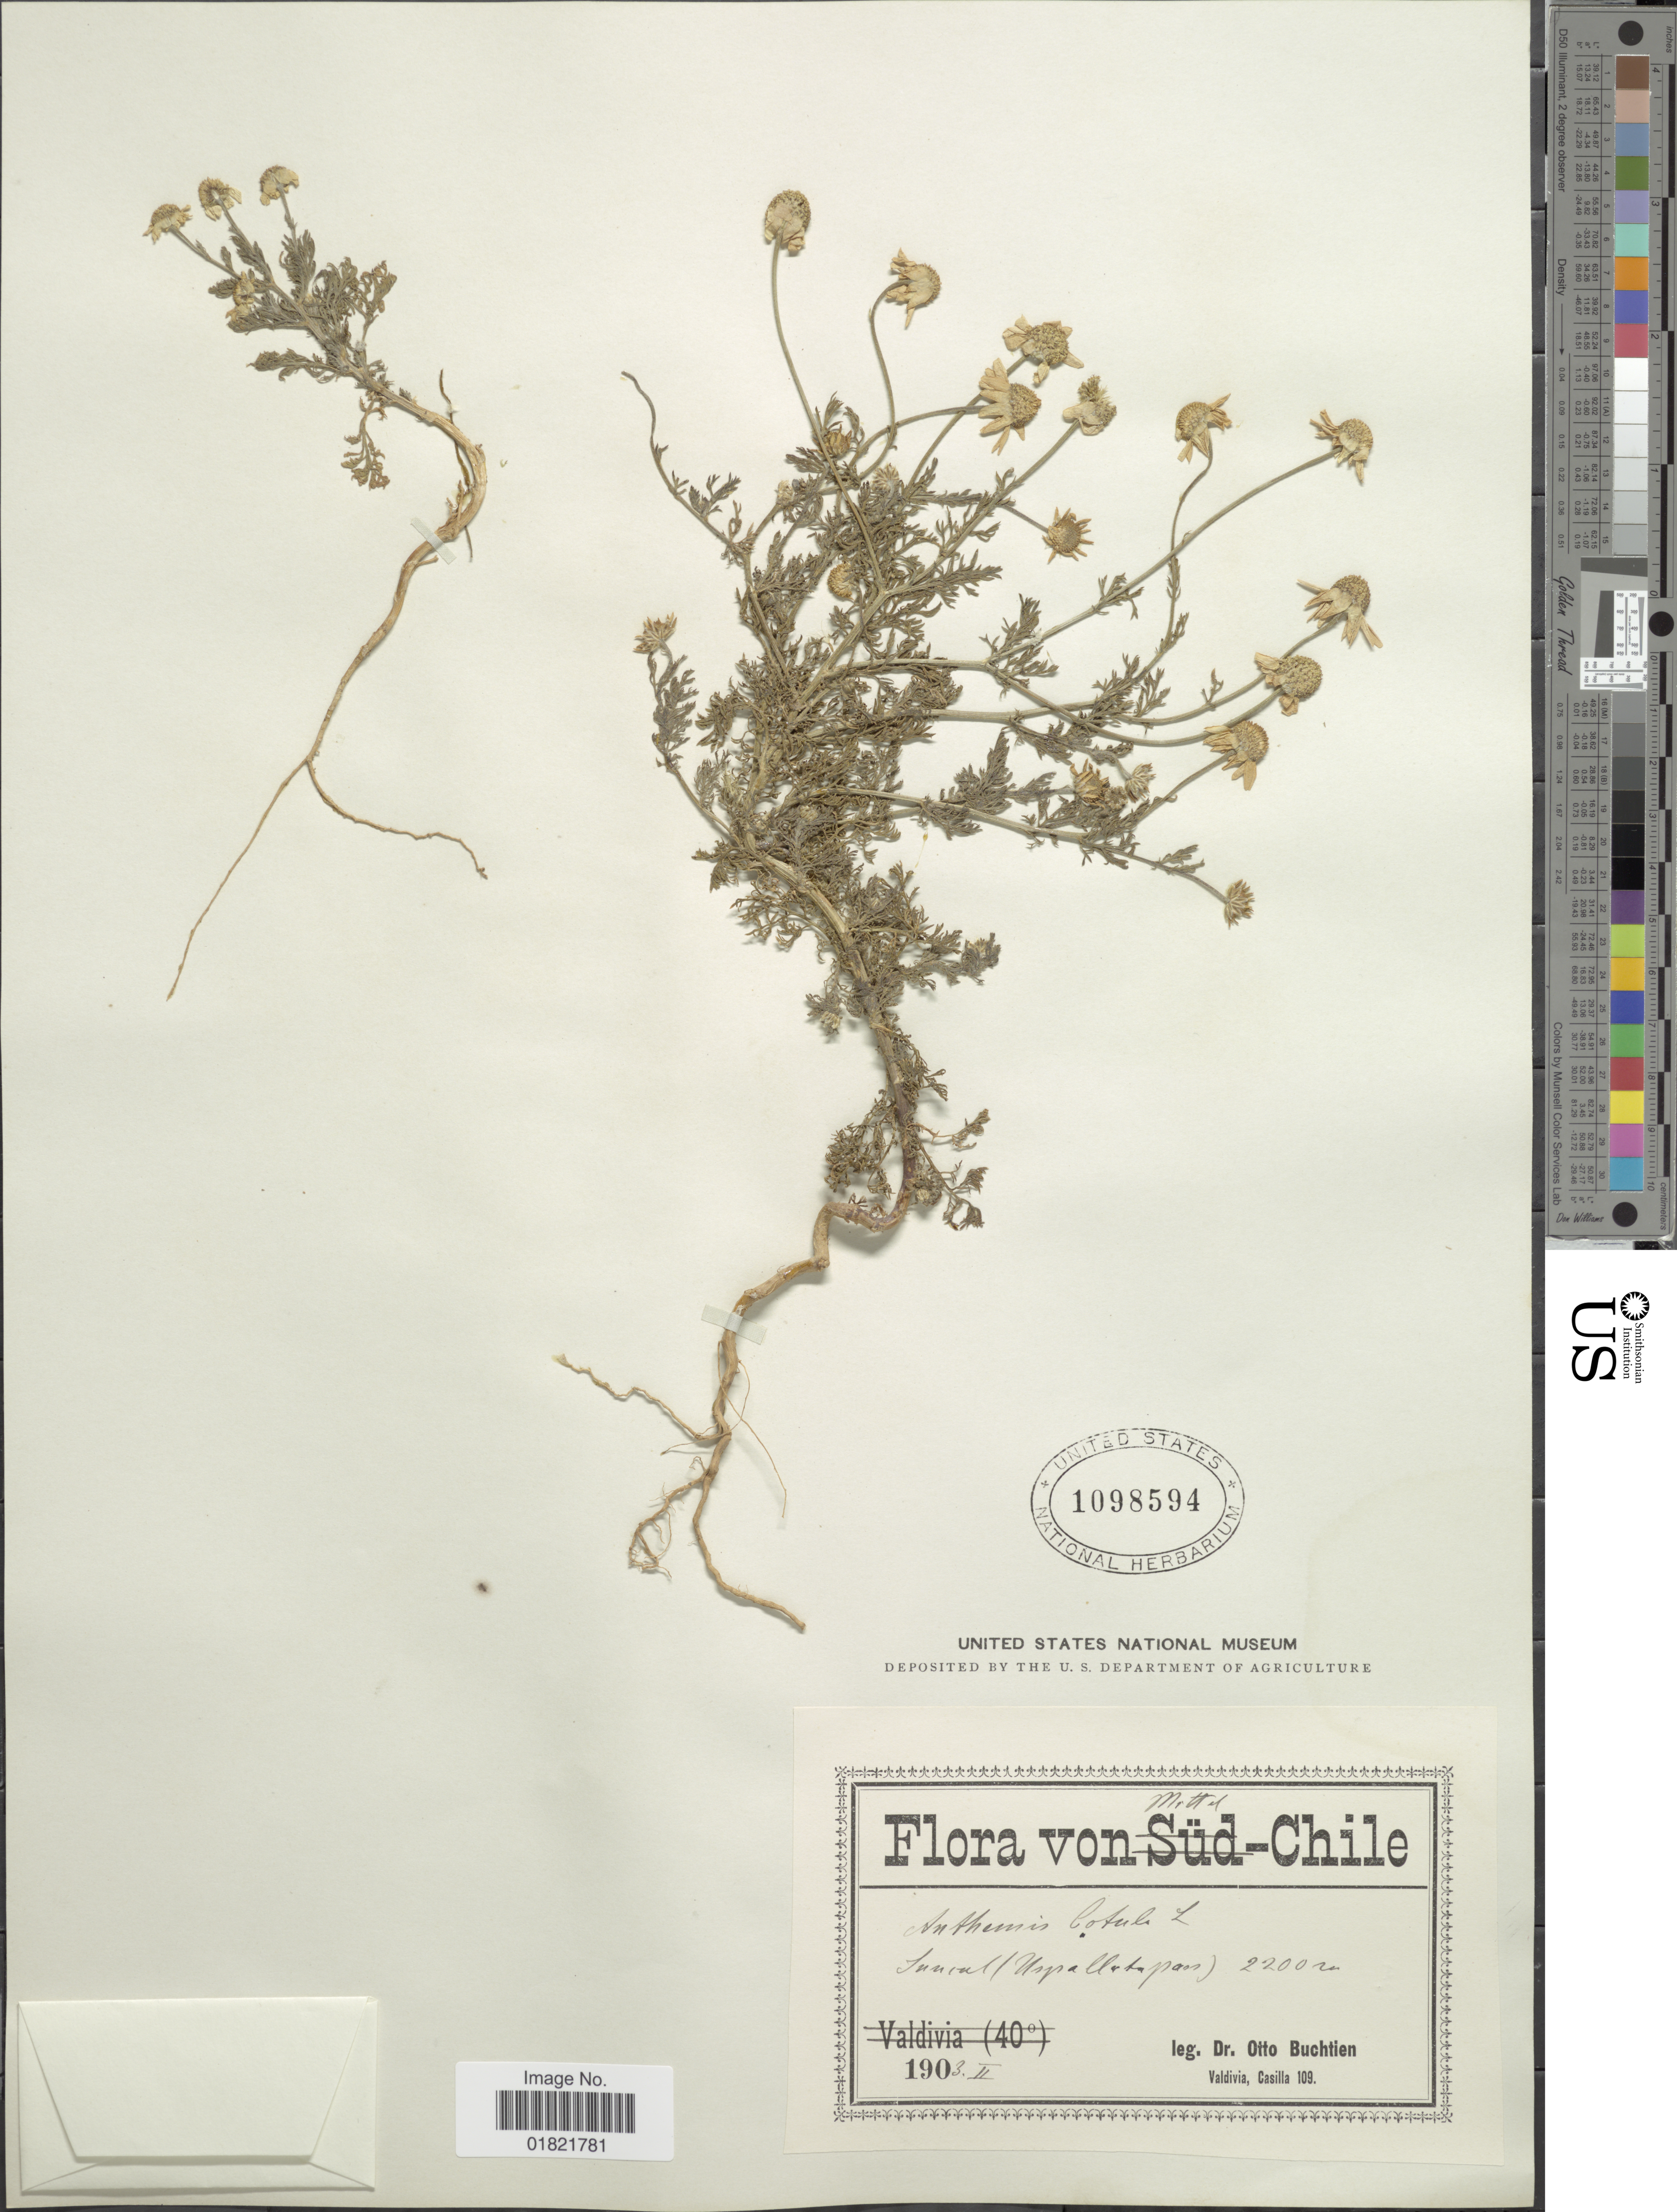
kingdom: Plantae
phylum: Tracheophyta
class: Magnoliopsida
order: Asterales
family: Asteraceae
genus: Anthemis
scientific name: Anthemis cotula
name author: L.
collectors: O. Buchtien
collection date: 1903-02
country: Chile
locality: Mittel - Chile, Juncal (Uspallata pass)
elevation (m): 2200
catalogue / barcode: US 1098594